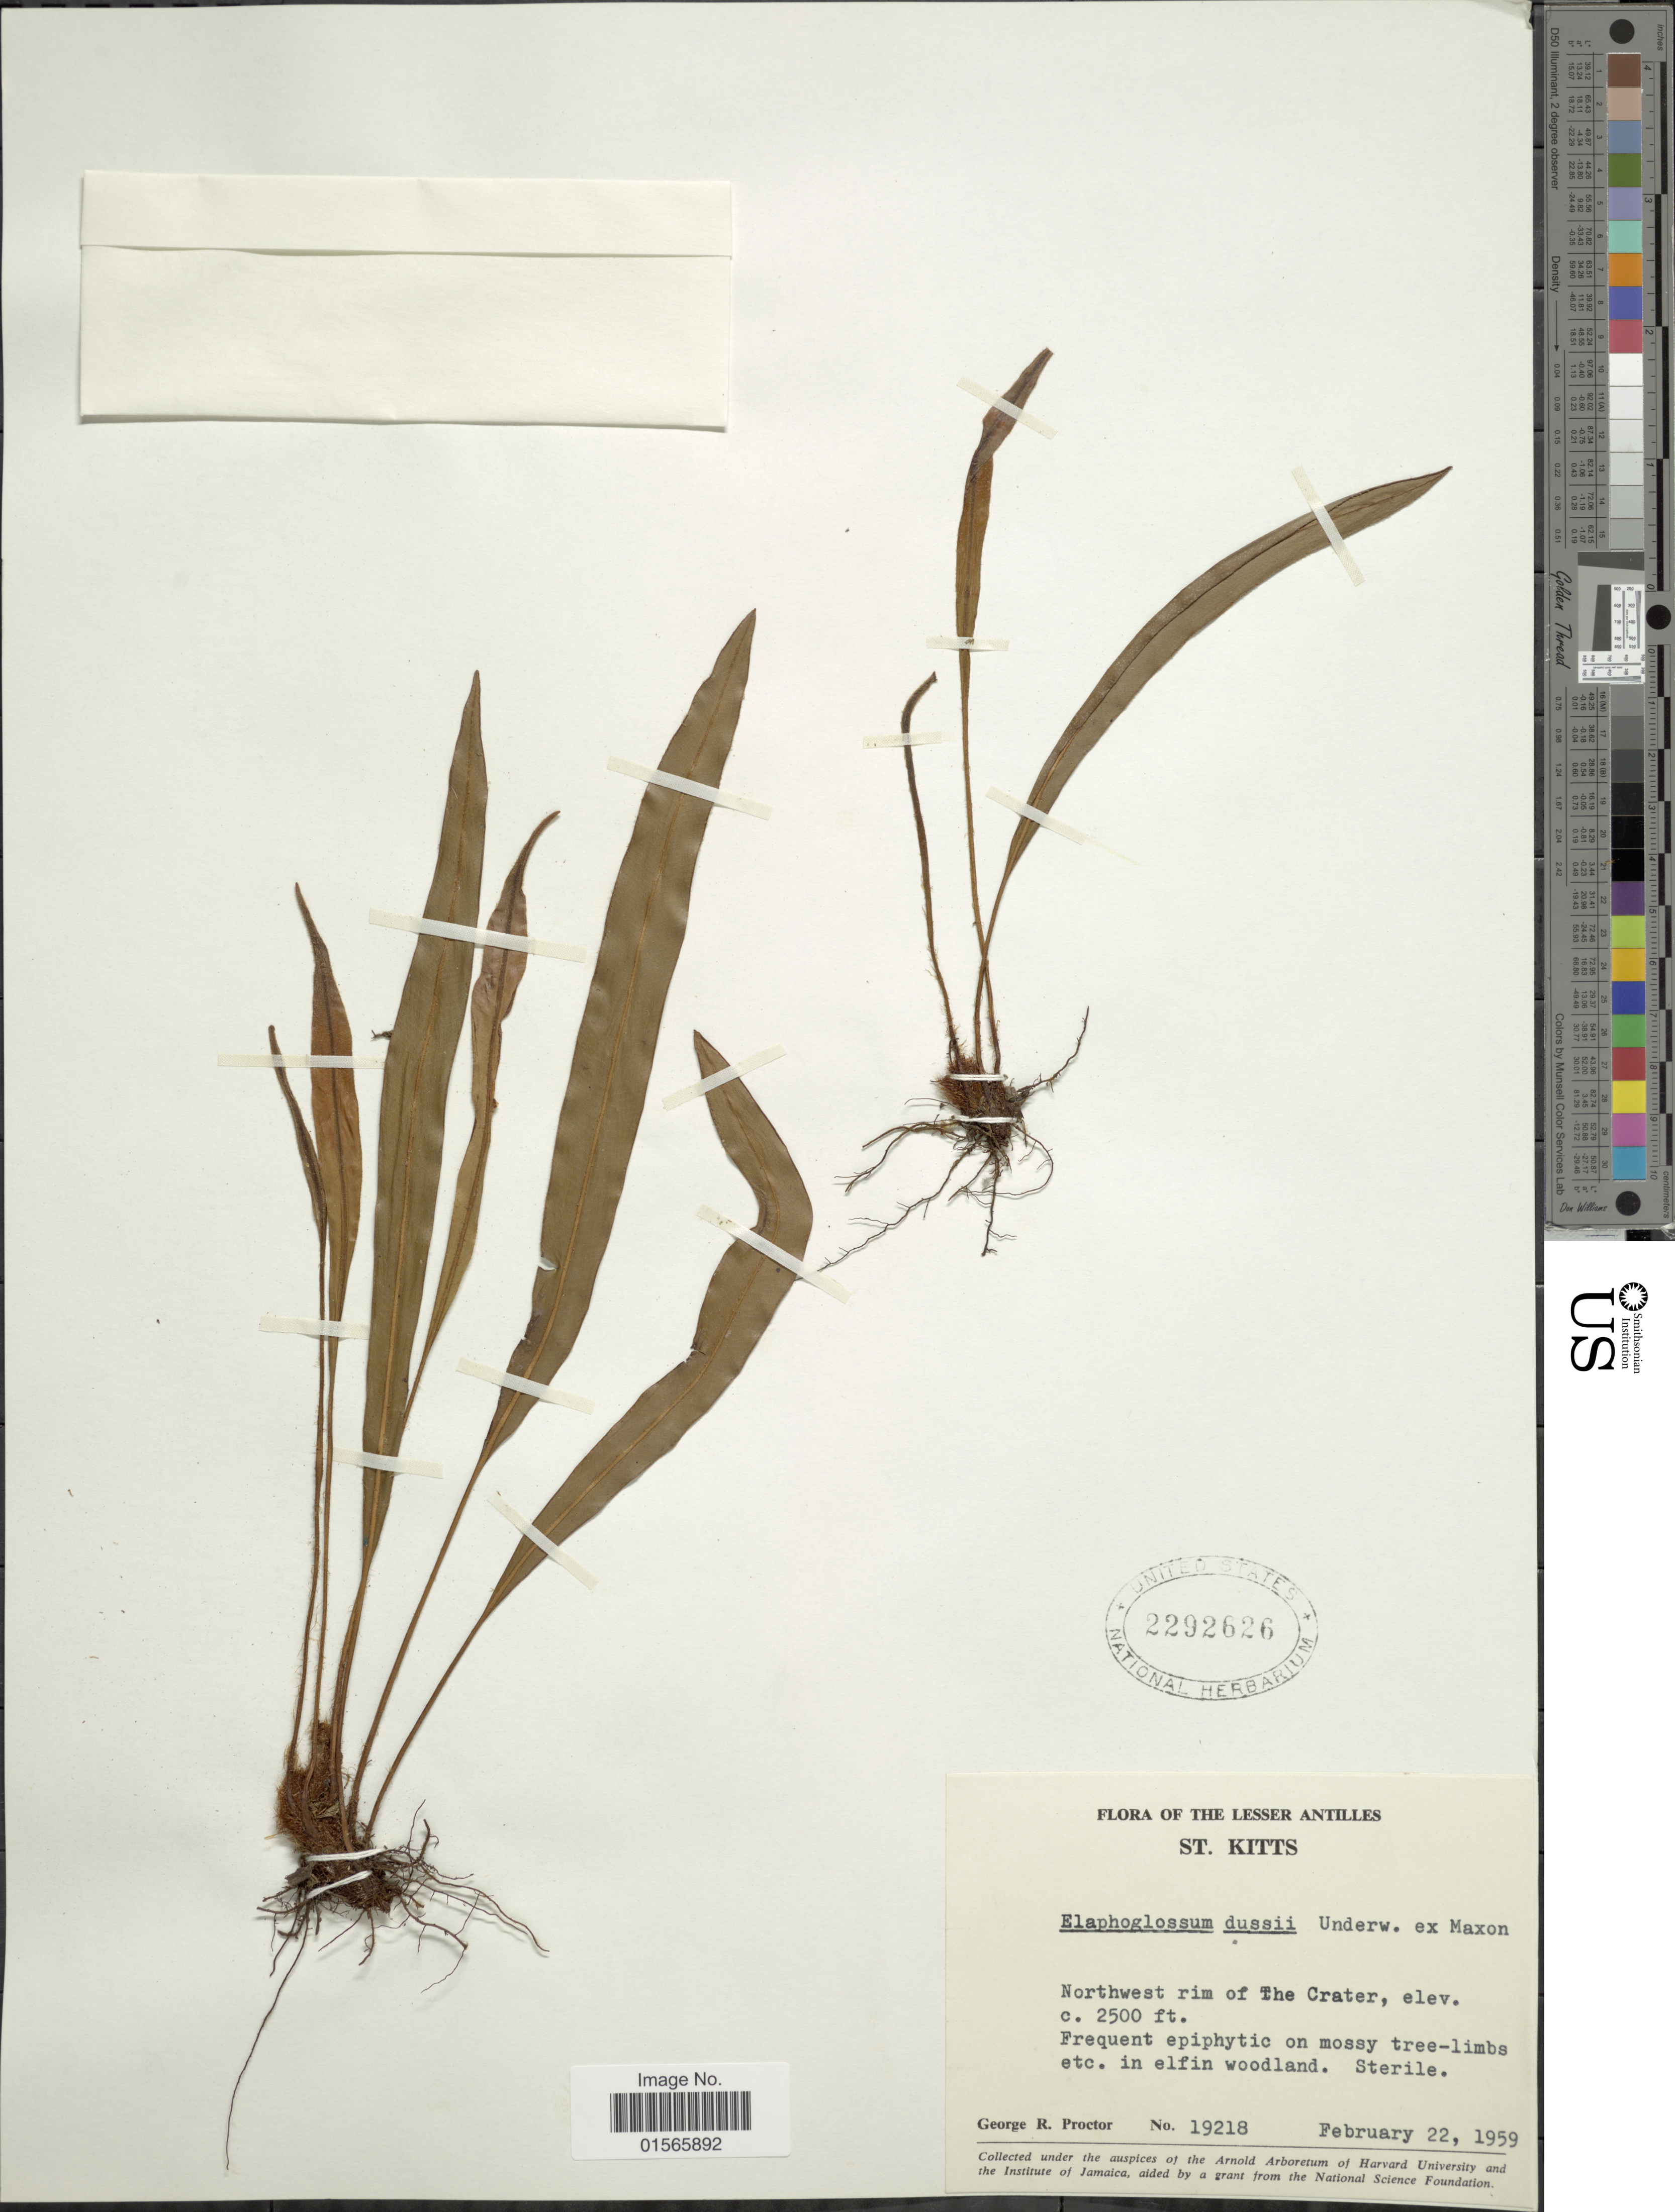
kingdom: Plantae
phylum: Tracheophyta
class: Polypodiopsida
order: Polypodiales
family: Dryopteridaceae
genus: Elaphoglossum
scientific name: Elaphoglossum petiolatum var. dussii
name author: (Underw. ex Maxon) Proctor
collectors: G. R. Proctor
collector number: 19218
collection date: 1959-02-22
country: St. Christopher-Nevis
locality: The Lesser Antilles, St Kitts, Northwest rim of The Crater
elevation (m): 762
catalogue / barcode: US 2292626